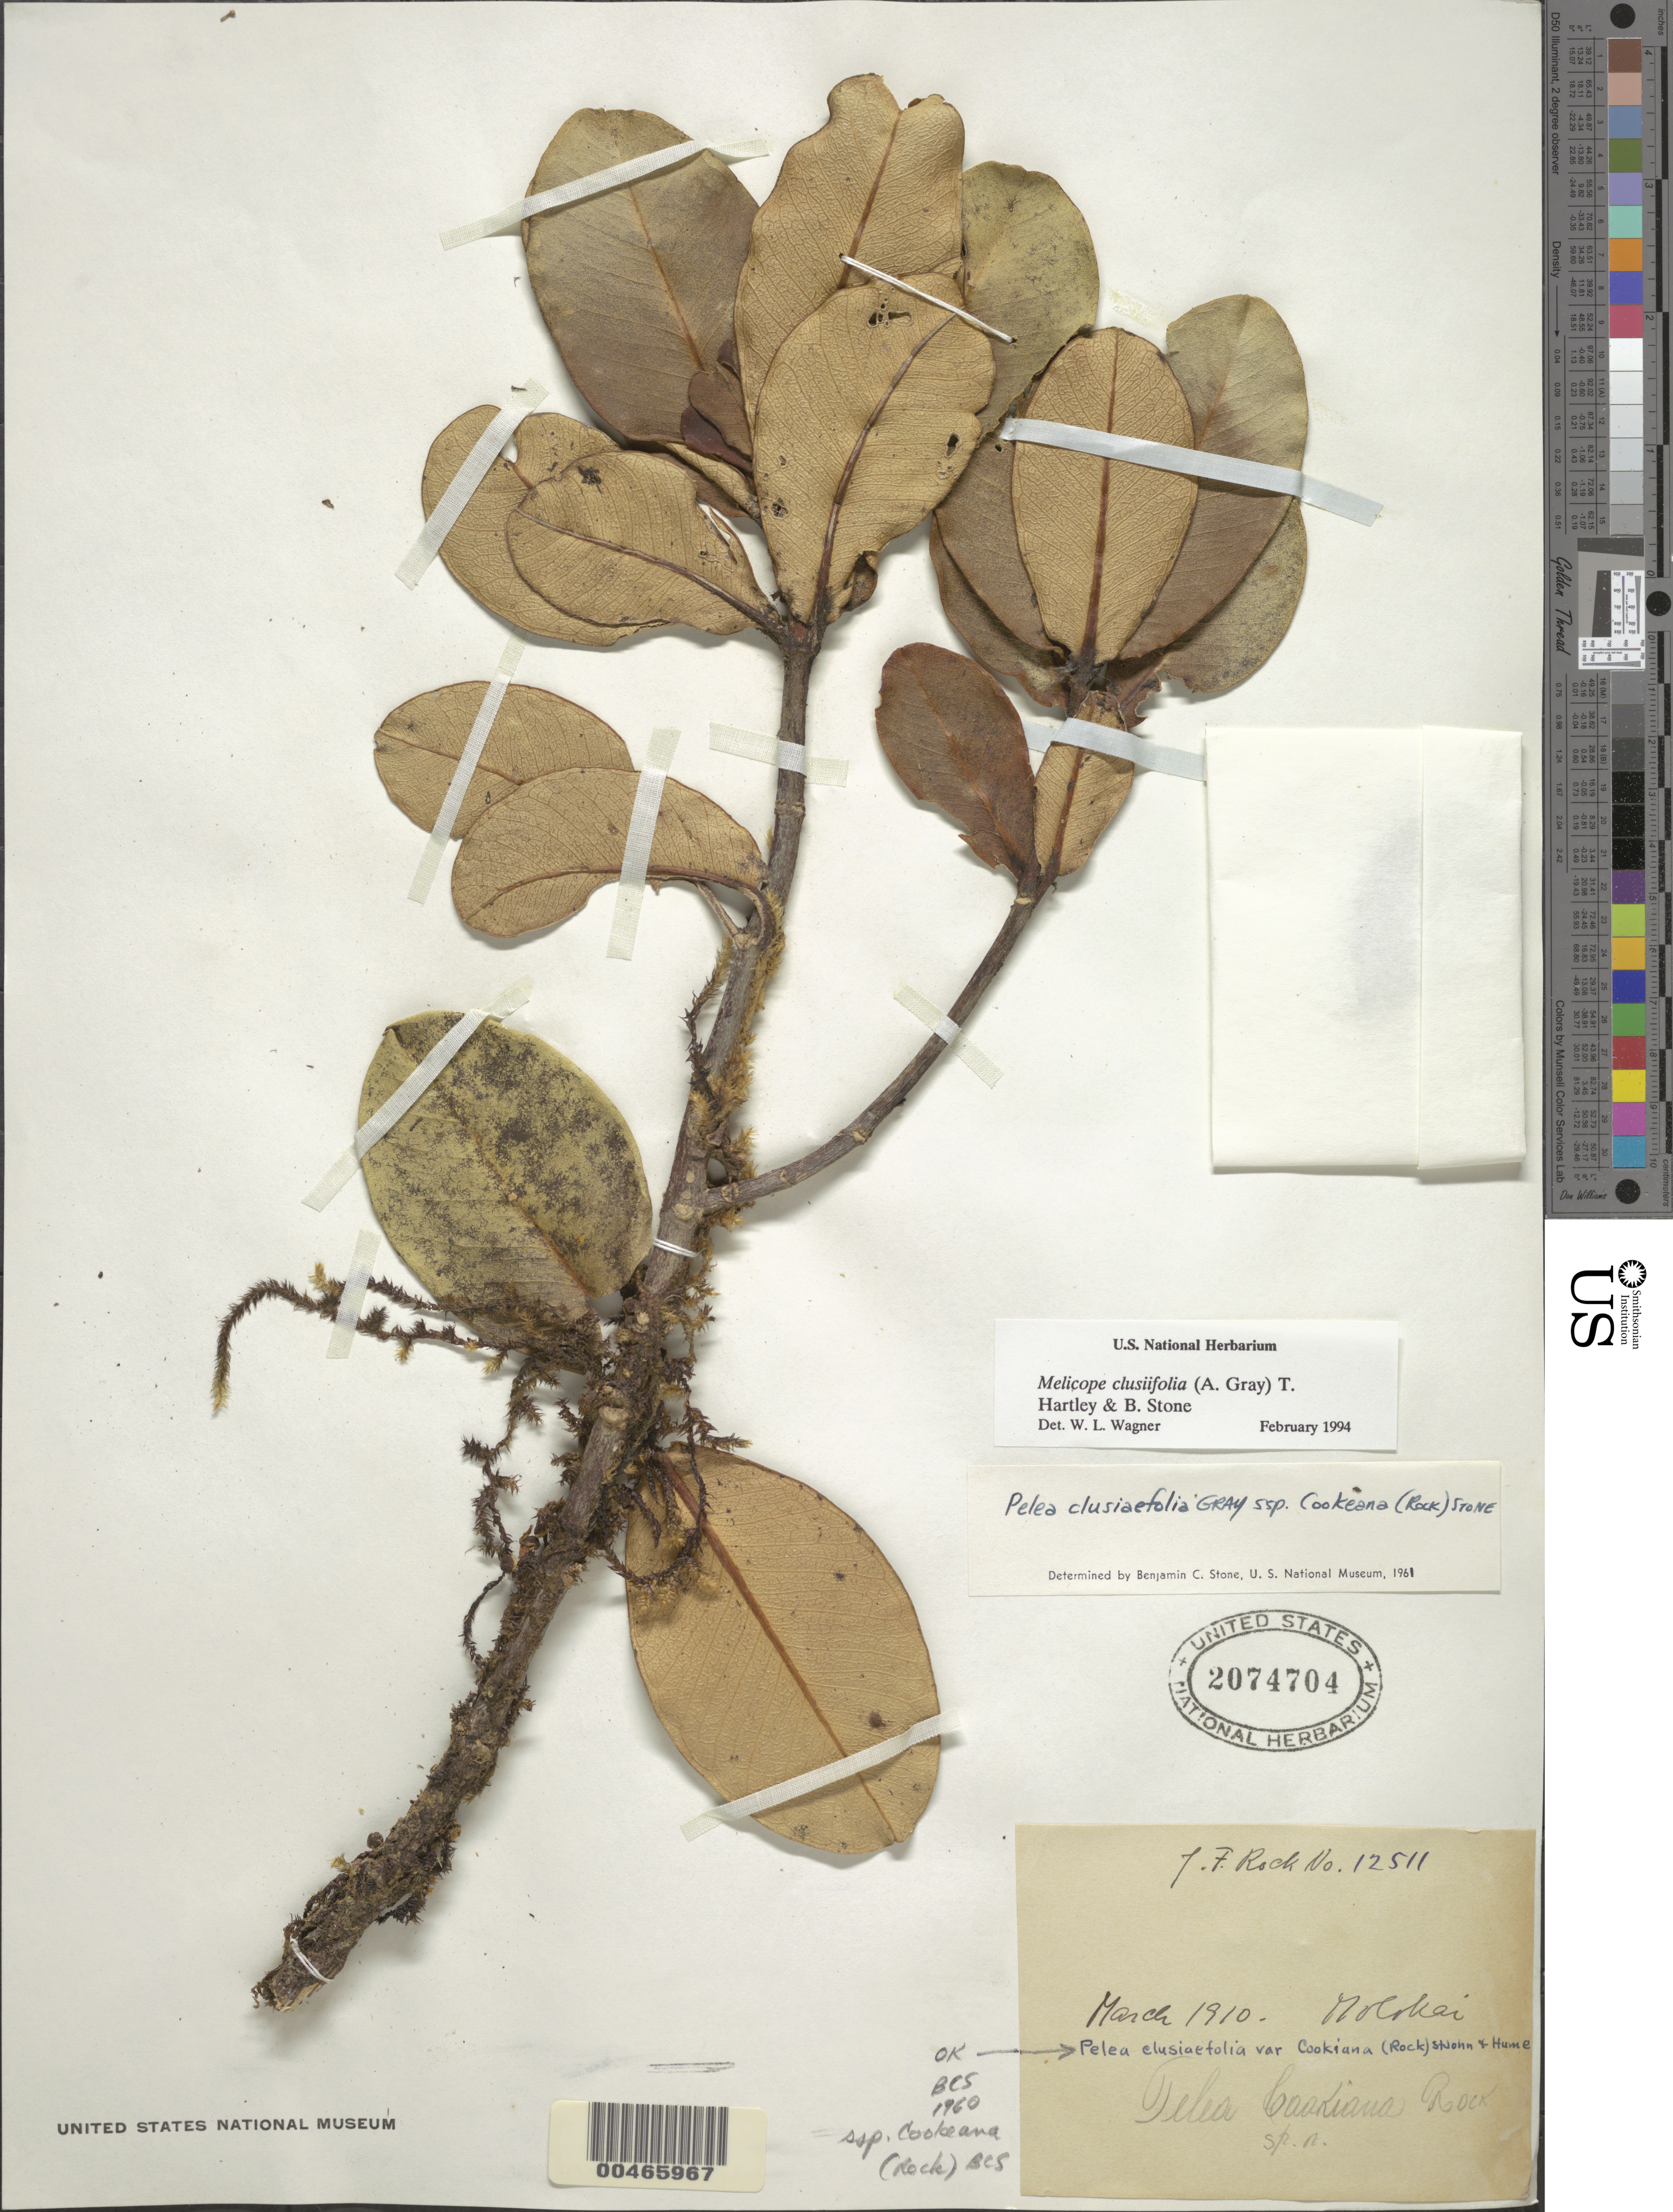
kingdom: Plantae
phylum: Tracheophyta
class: Magnoliopsida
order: Sapindales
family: Rutaceae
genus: Melicope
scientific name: Melicope clusiifolia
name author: (A. Gray) T.G. Hartley & B.C. Stone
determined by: Wagner, W. L., (BOT), Smithsonian Institution - National Museum of Natural History (UNITED STATES)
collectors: J. F. Rock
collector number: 12511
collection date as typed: Mar 1910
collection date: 1910-03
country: United States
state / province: Hawaii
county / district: Maui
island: Moloka'i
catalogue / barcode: US 2074704